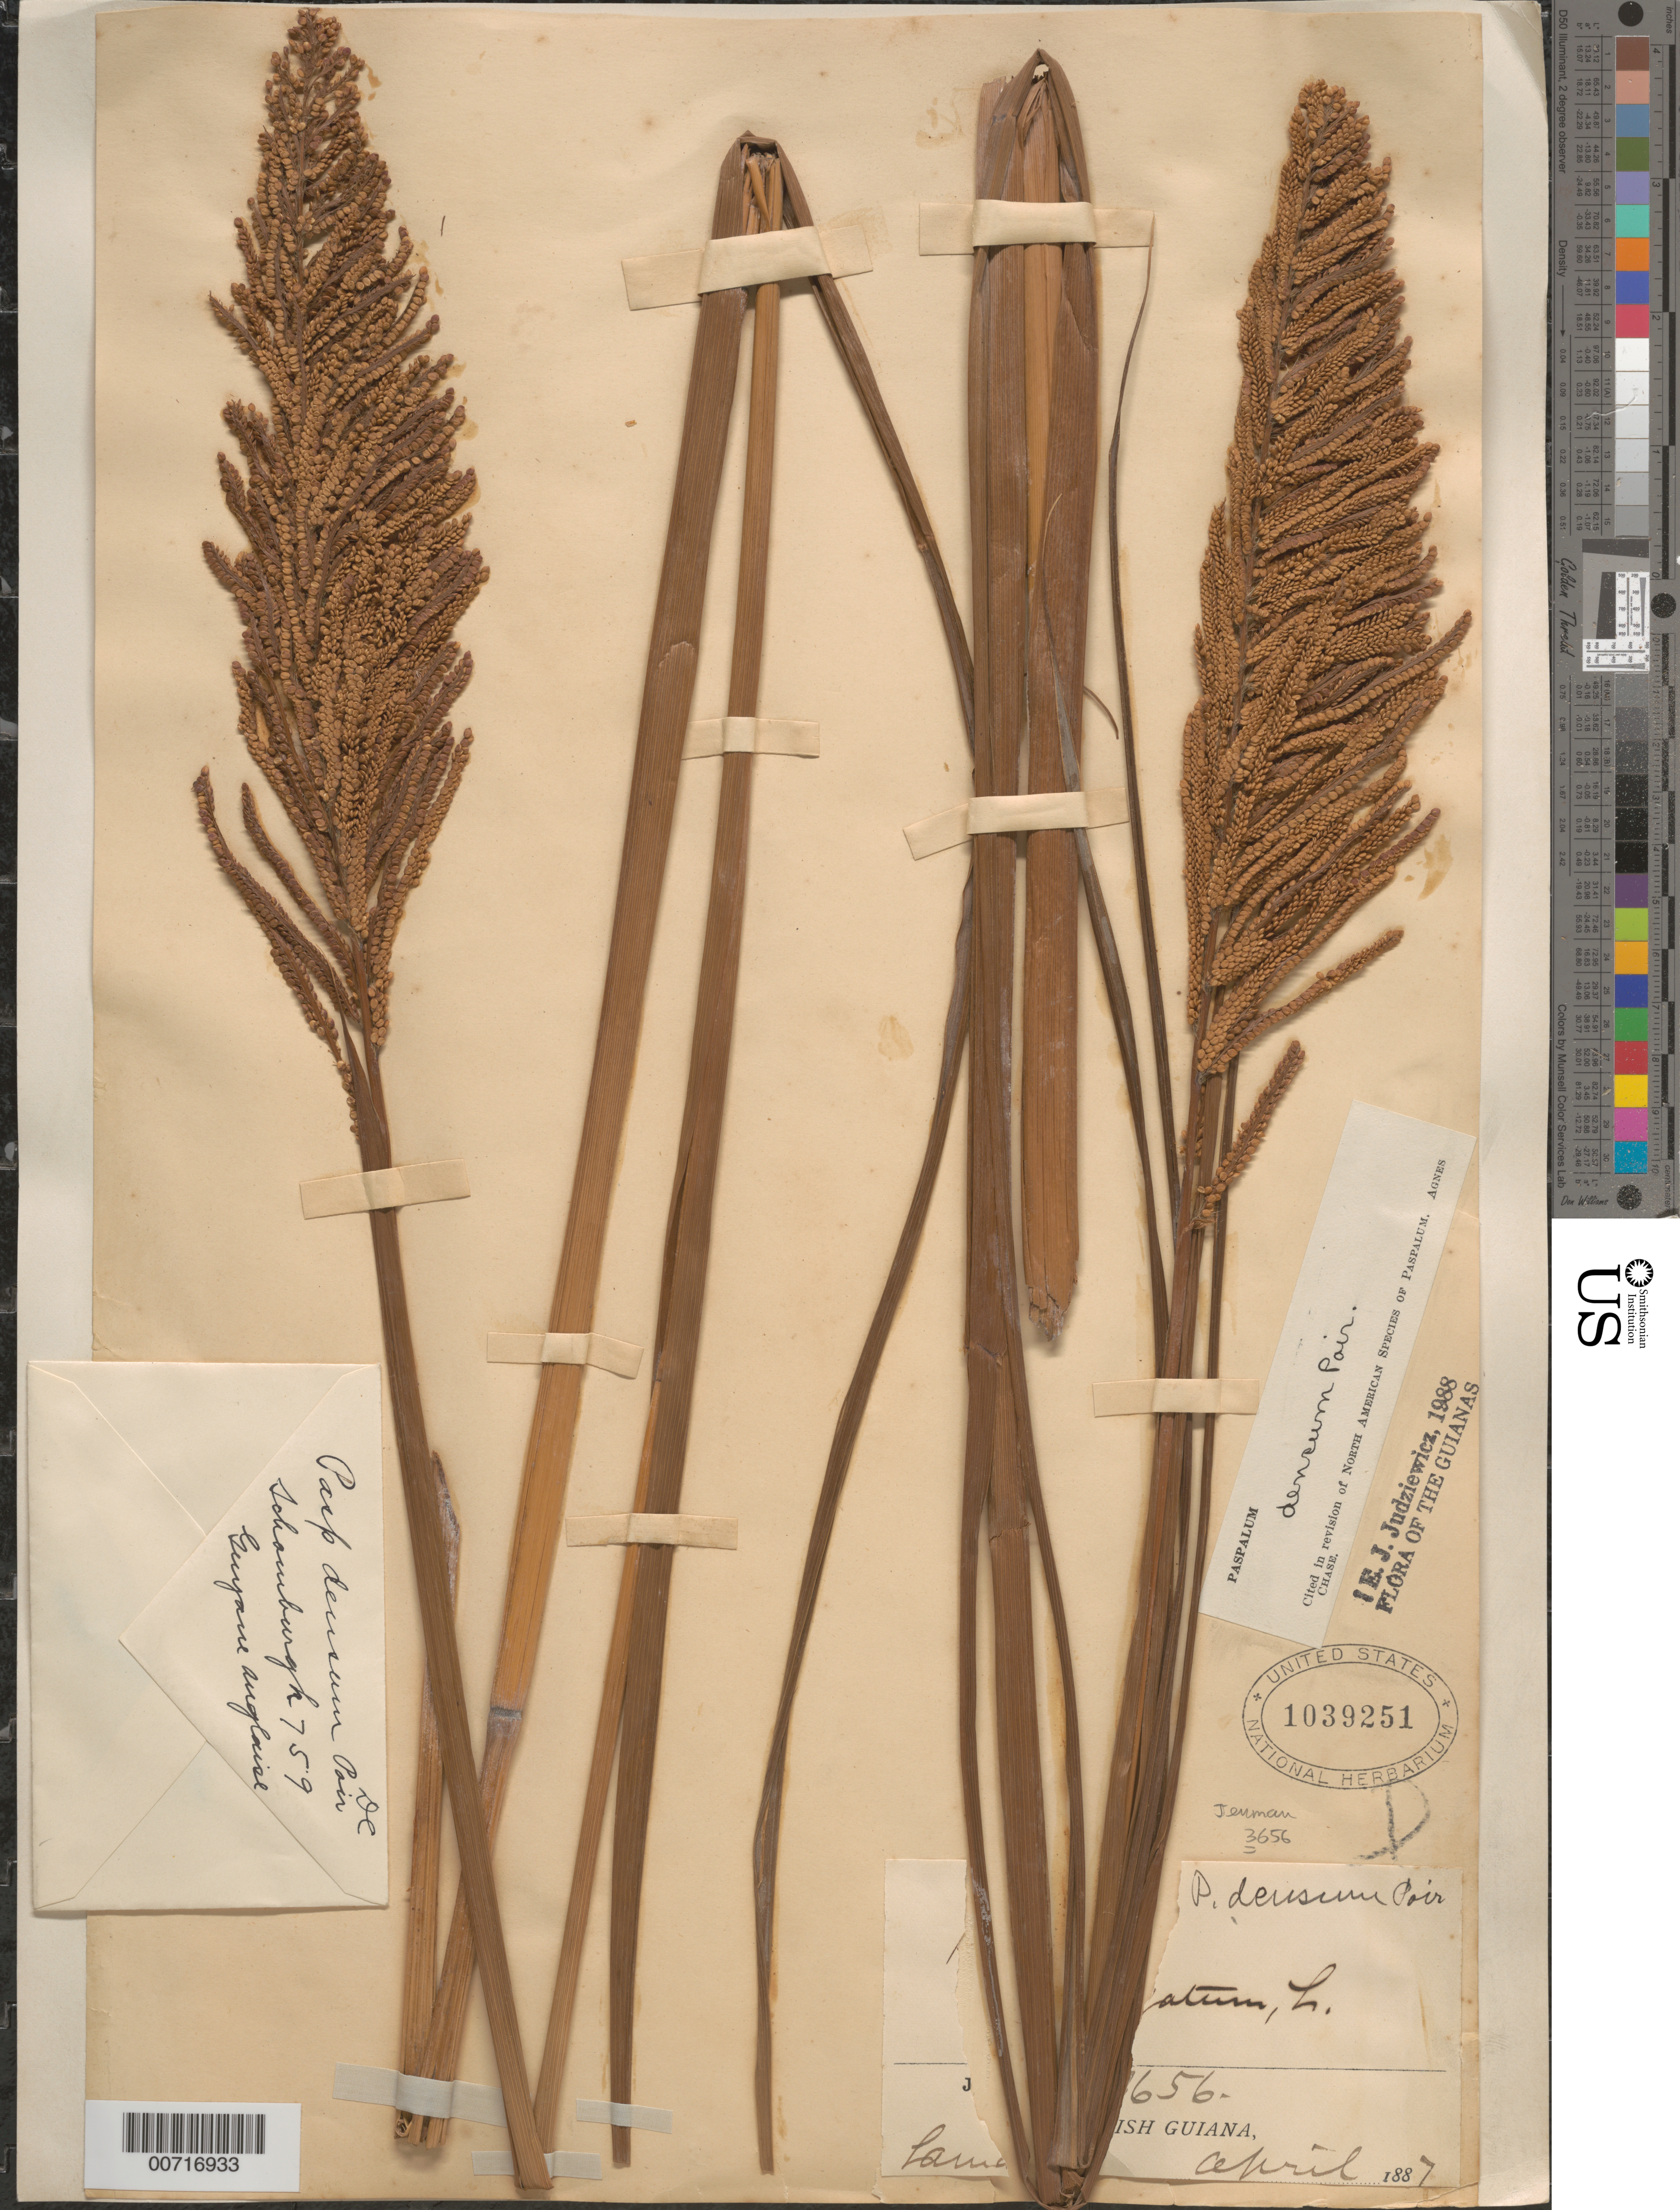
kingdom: Plantae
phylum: Tracheophyta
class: Liliopsida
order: Poales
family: Poaceae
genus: Paspalum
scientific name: Paspalum densum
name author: Poir.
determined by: Judziewicz, E. J.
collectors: G. S. Jenman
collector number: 3656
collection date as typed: April 1887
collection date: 1887-04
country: Guyana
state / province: Demerara-Mahaica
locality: Lama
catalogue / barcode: US 1039251